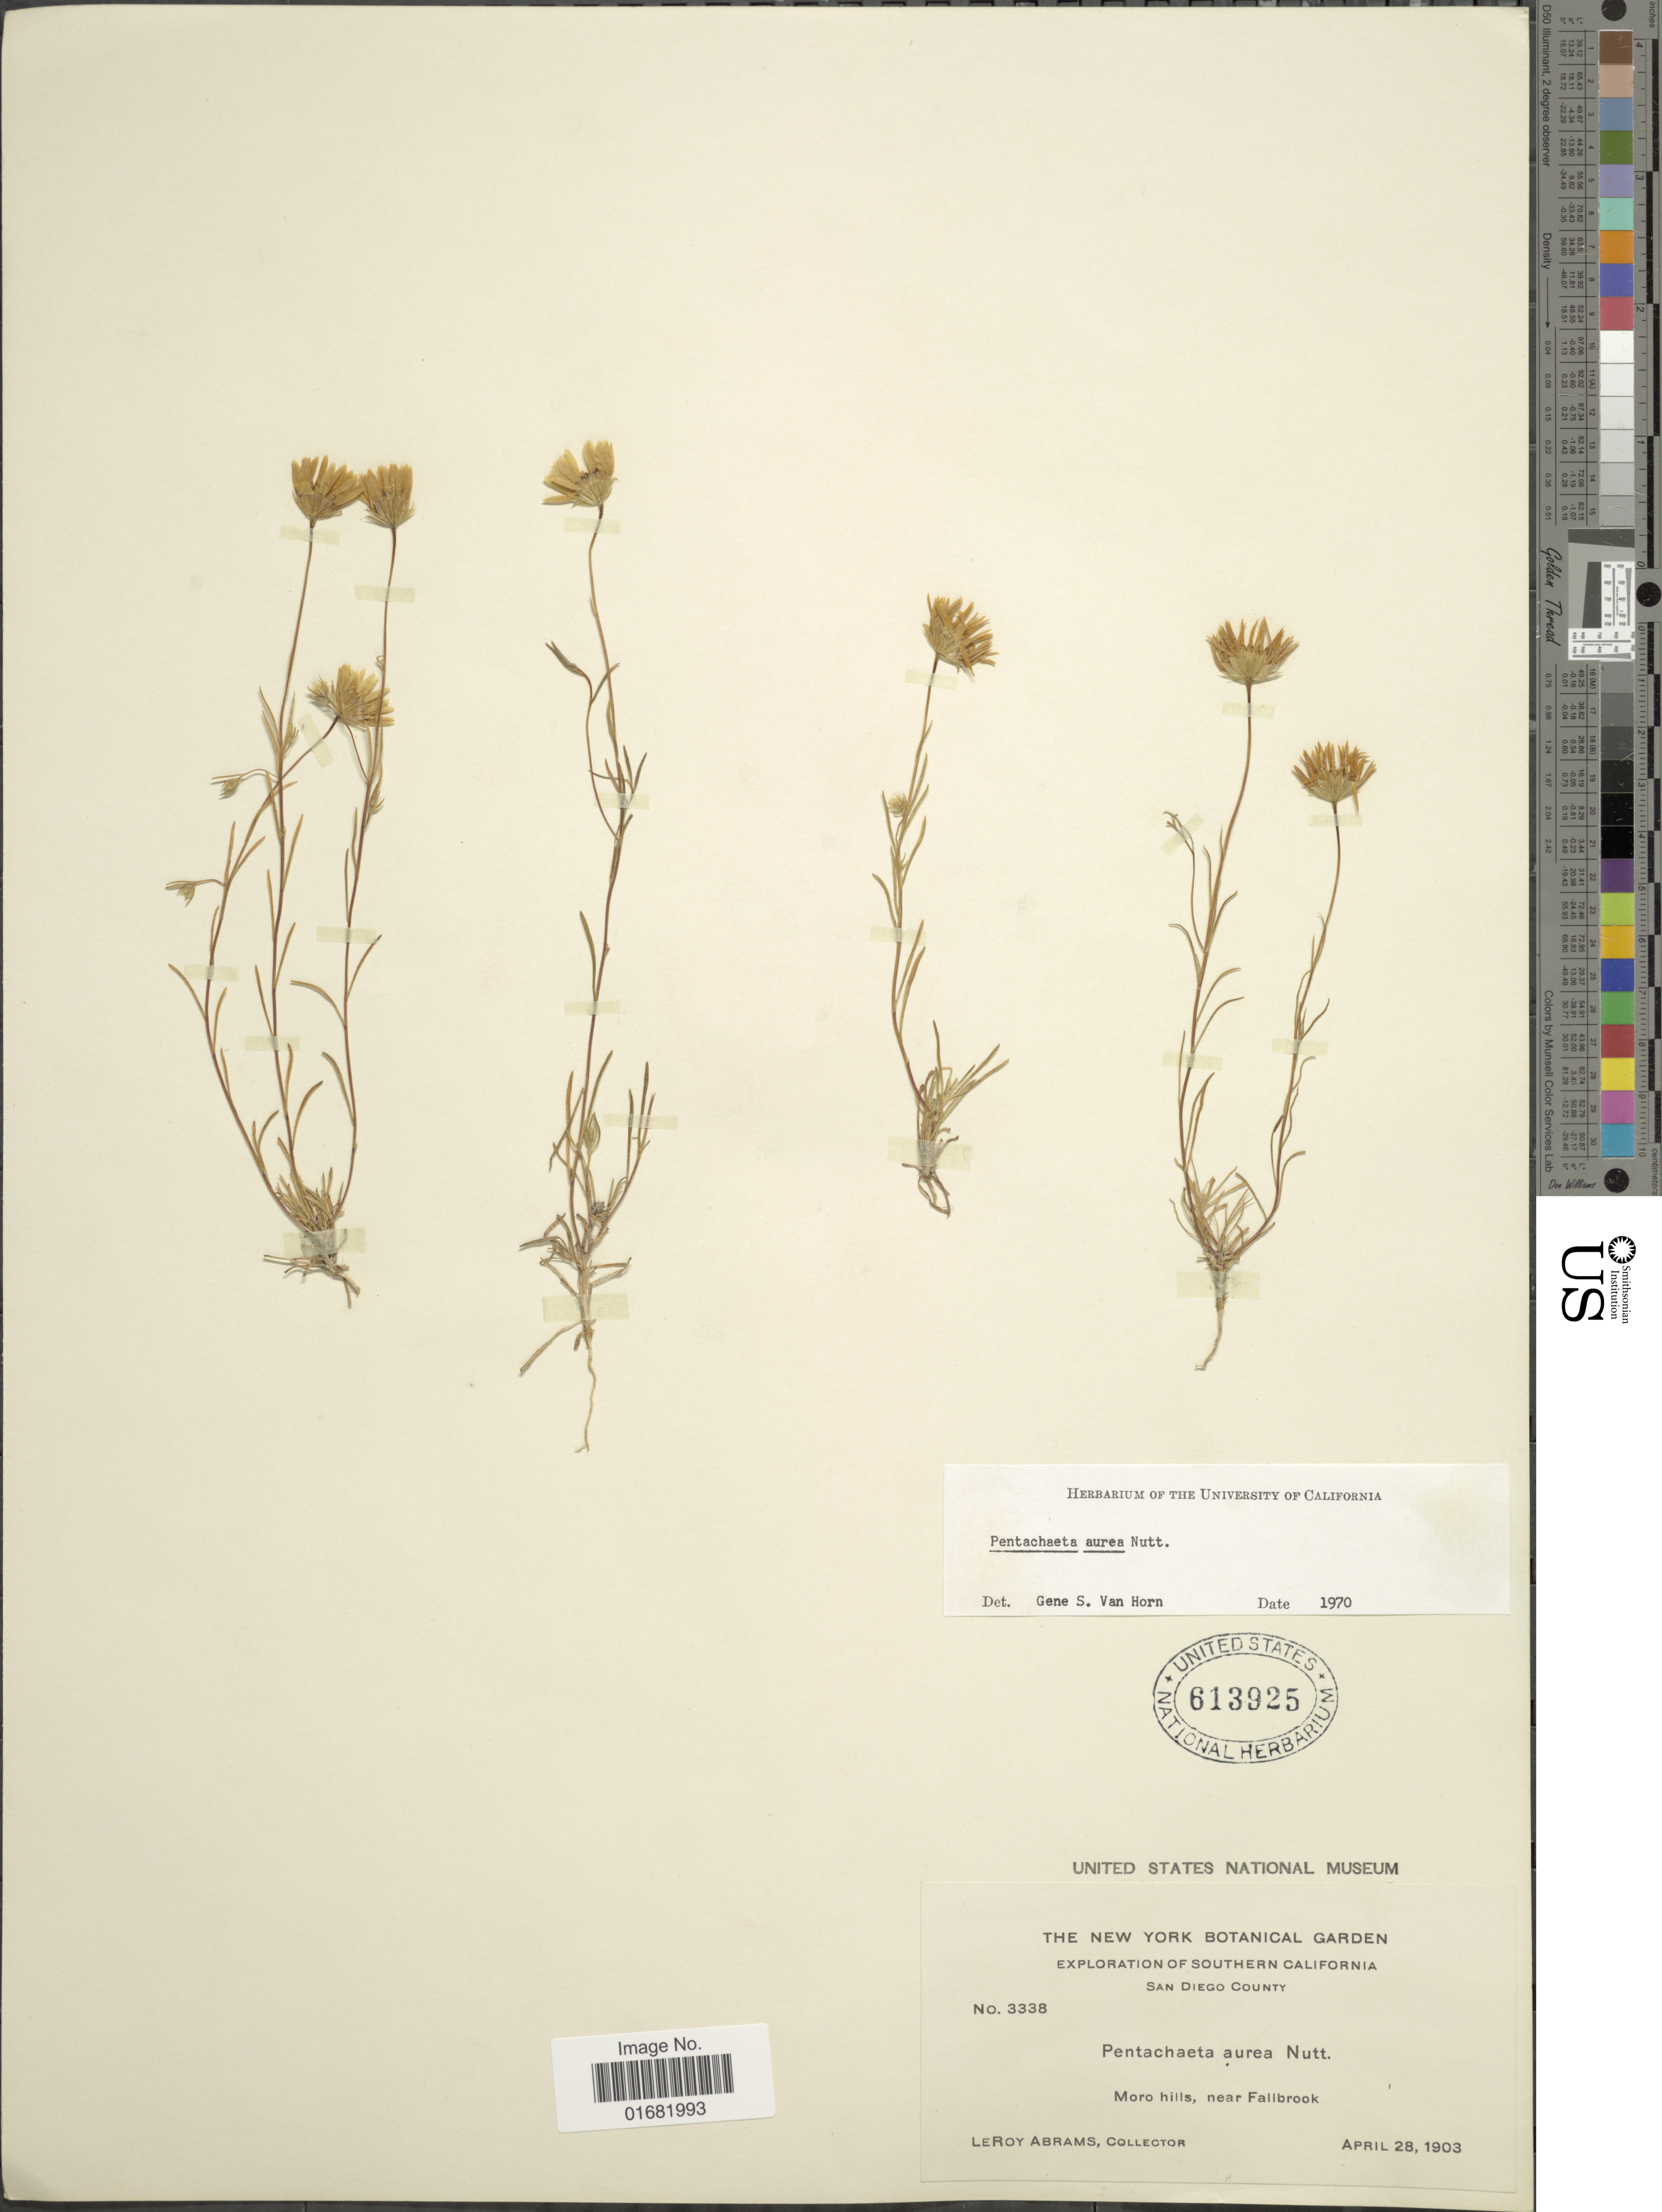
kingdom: Plantae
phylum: Tracheophyta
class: Magnoliopsida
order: Asterales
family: Asteraceae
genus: Pentachaeta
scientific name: Pentachaeta aurea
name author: Nutt.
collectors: L. Abrams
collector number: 3338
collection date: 1903-04-28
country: United States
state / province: California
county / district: San Diego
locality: Southern California. San Diego County. Moro hills, near Fallbrook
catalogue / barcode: US 613925